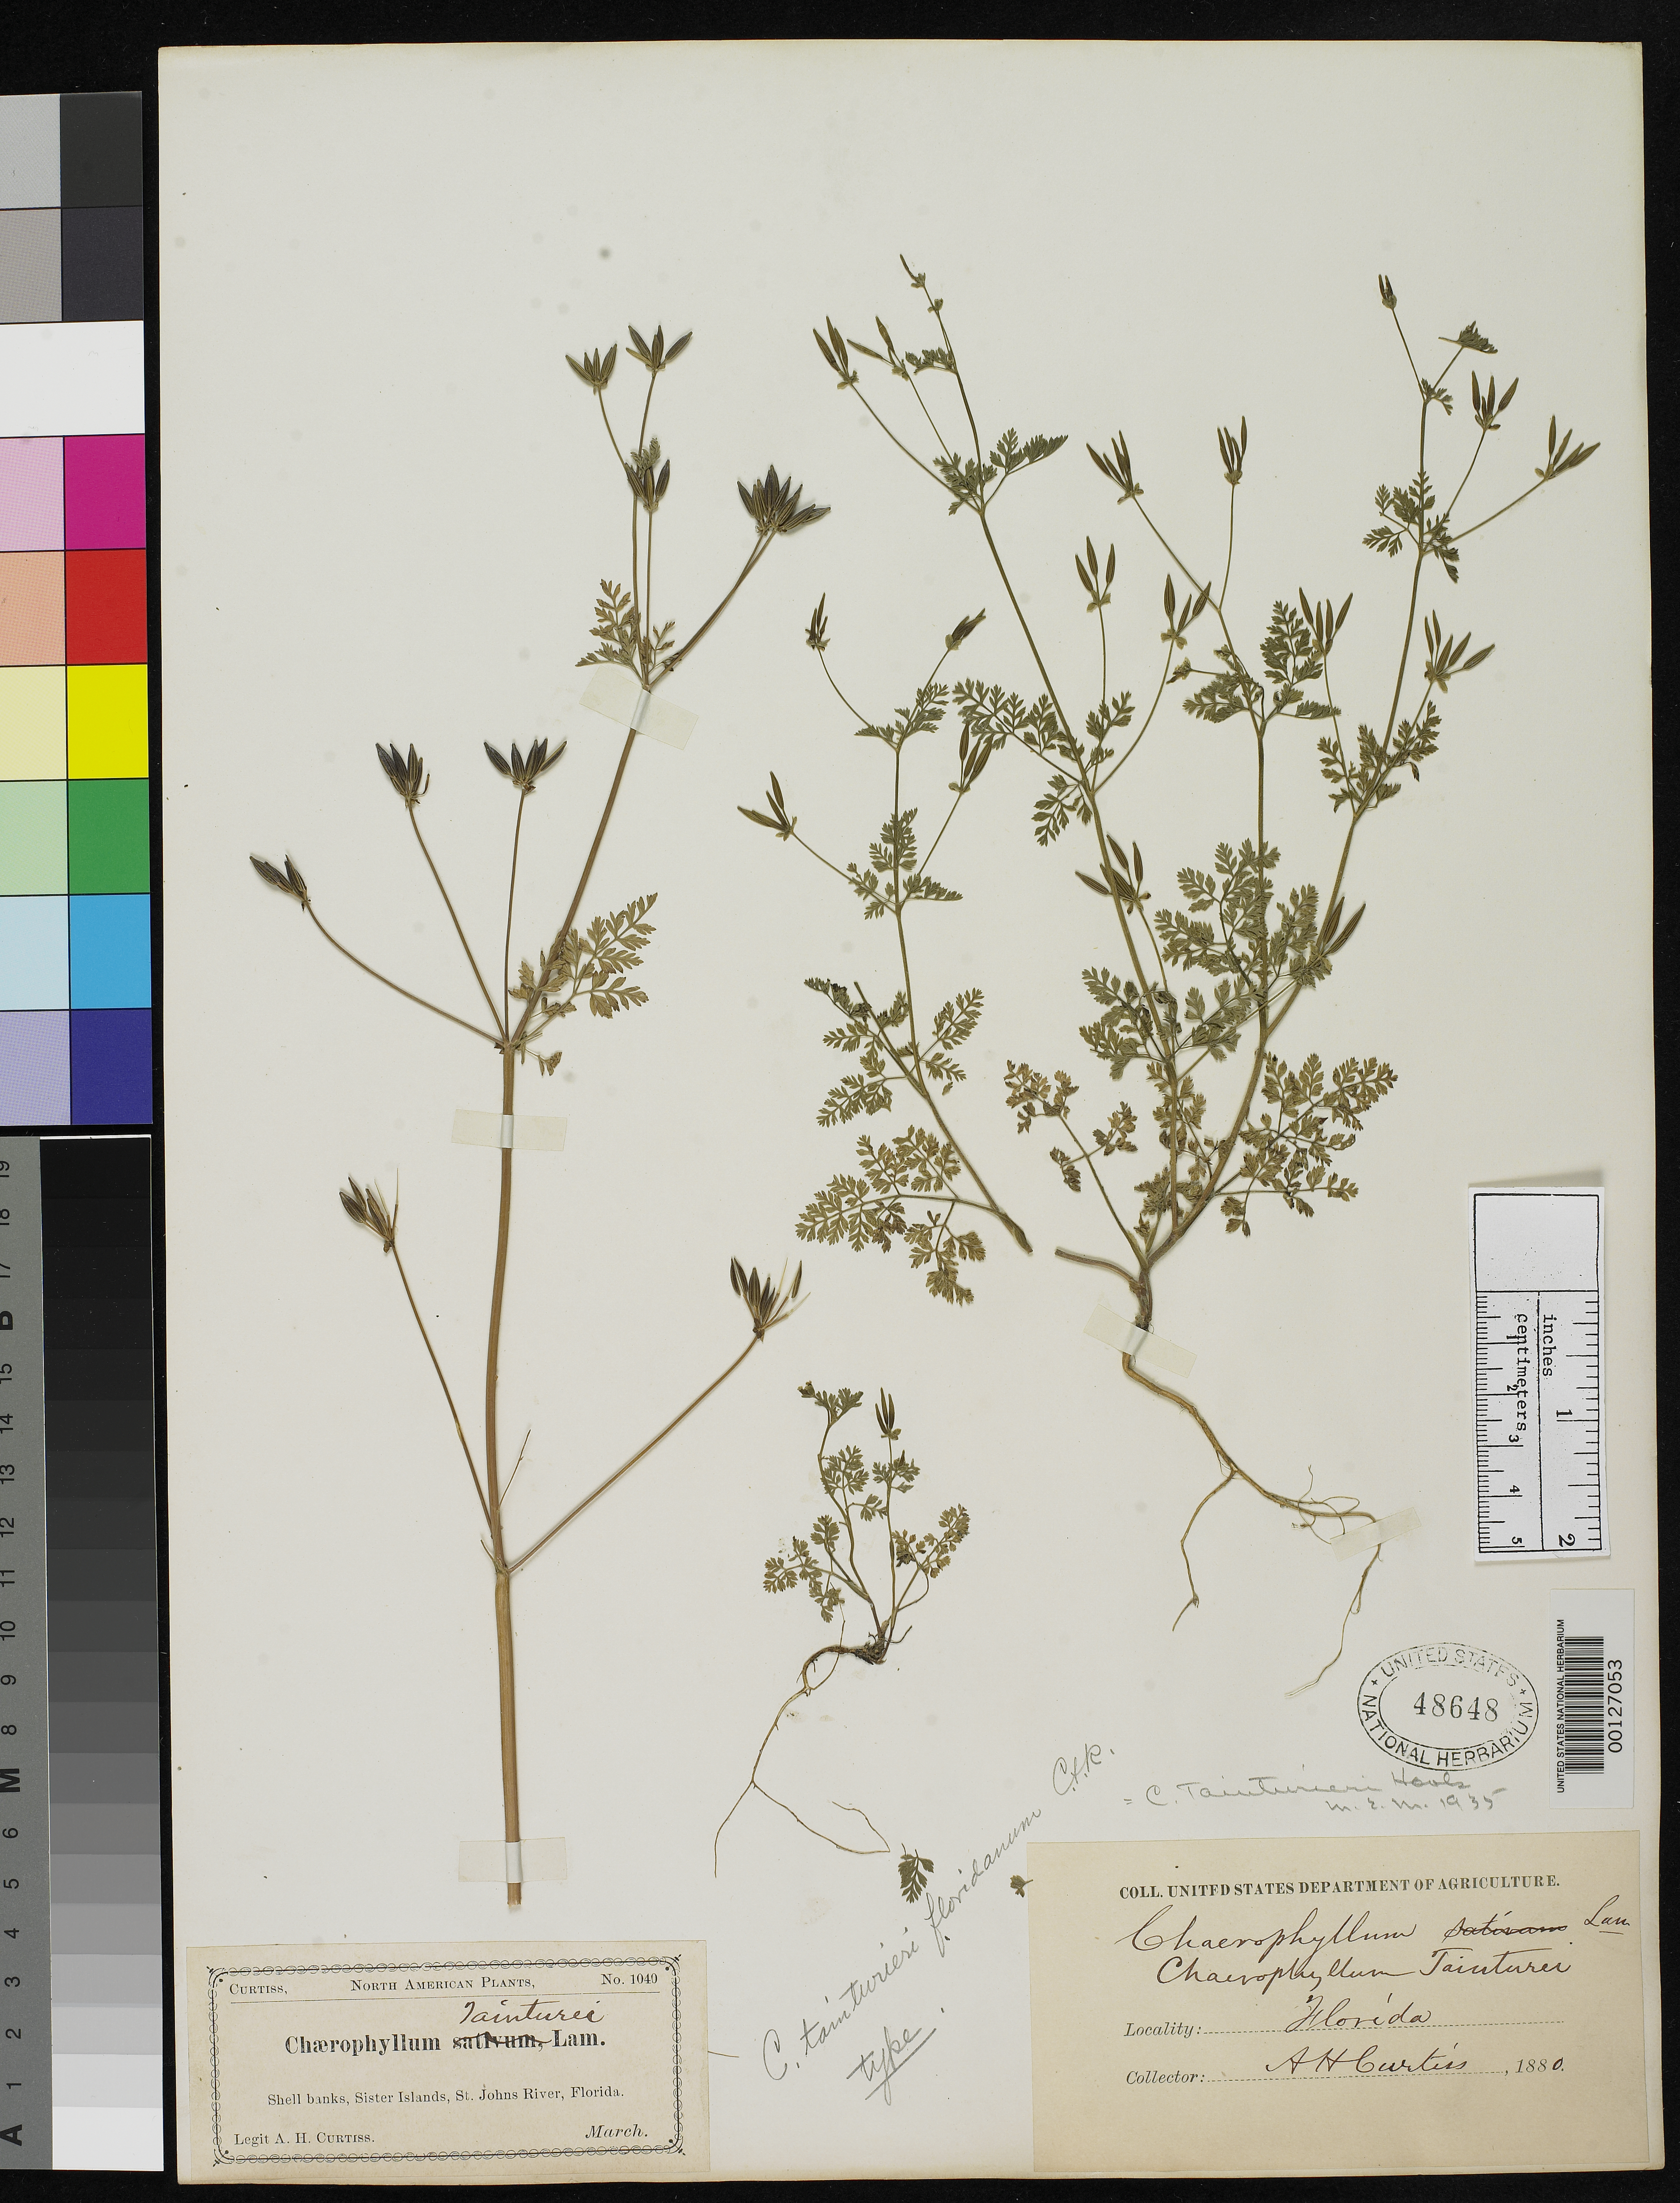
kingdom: Plantae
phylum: Tracheophyta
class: Magnoliopsida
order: Apiales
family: Apiaceae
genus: Chaerophyllum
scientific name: Chaerophyllum tainturieri var. floridanum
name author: J.M. Coult. & Rose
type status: Type Collection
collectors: A. H. Curtiss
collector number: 1040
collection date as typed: Mar 1880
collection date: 1880-03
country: United States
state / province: Florida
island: Sister Is.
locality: St. Johns River banks.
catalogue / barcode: US 48648